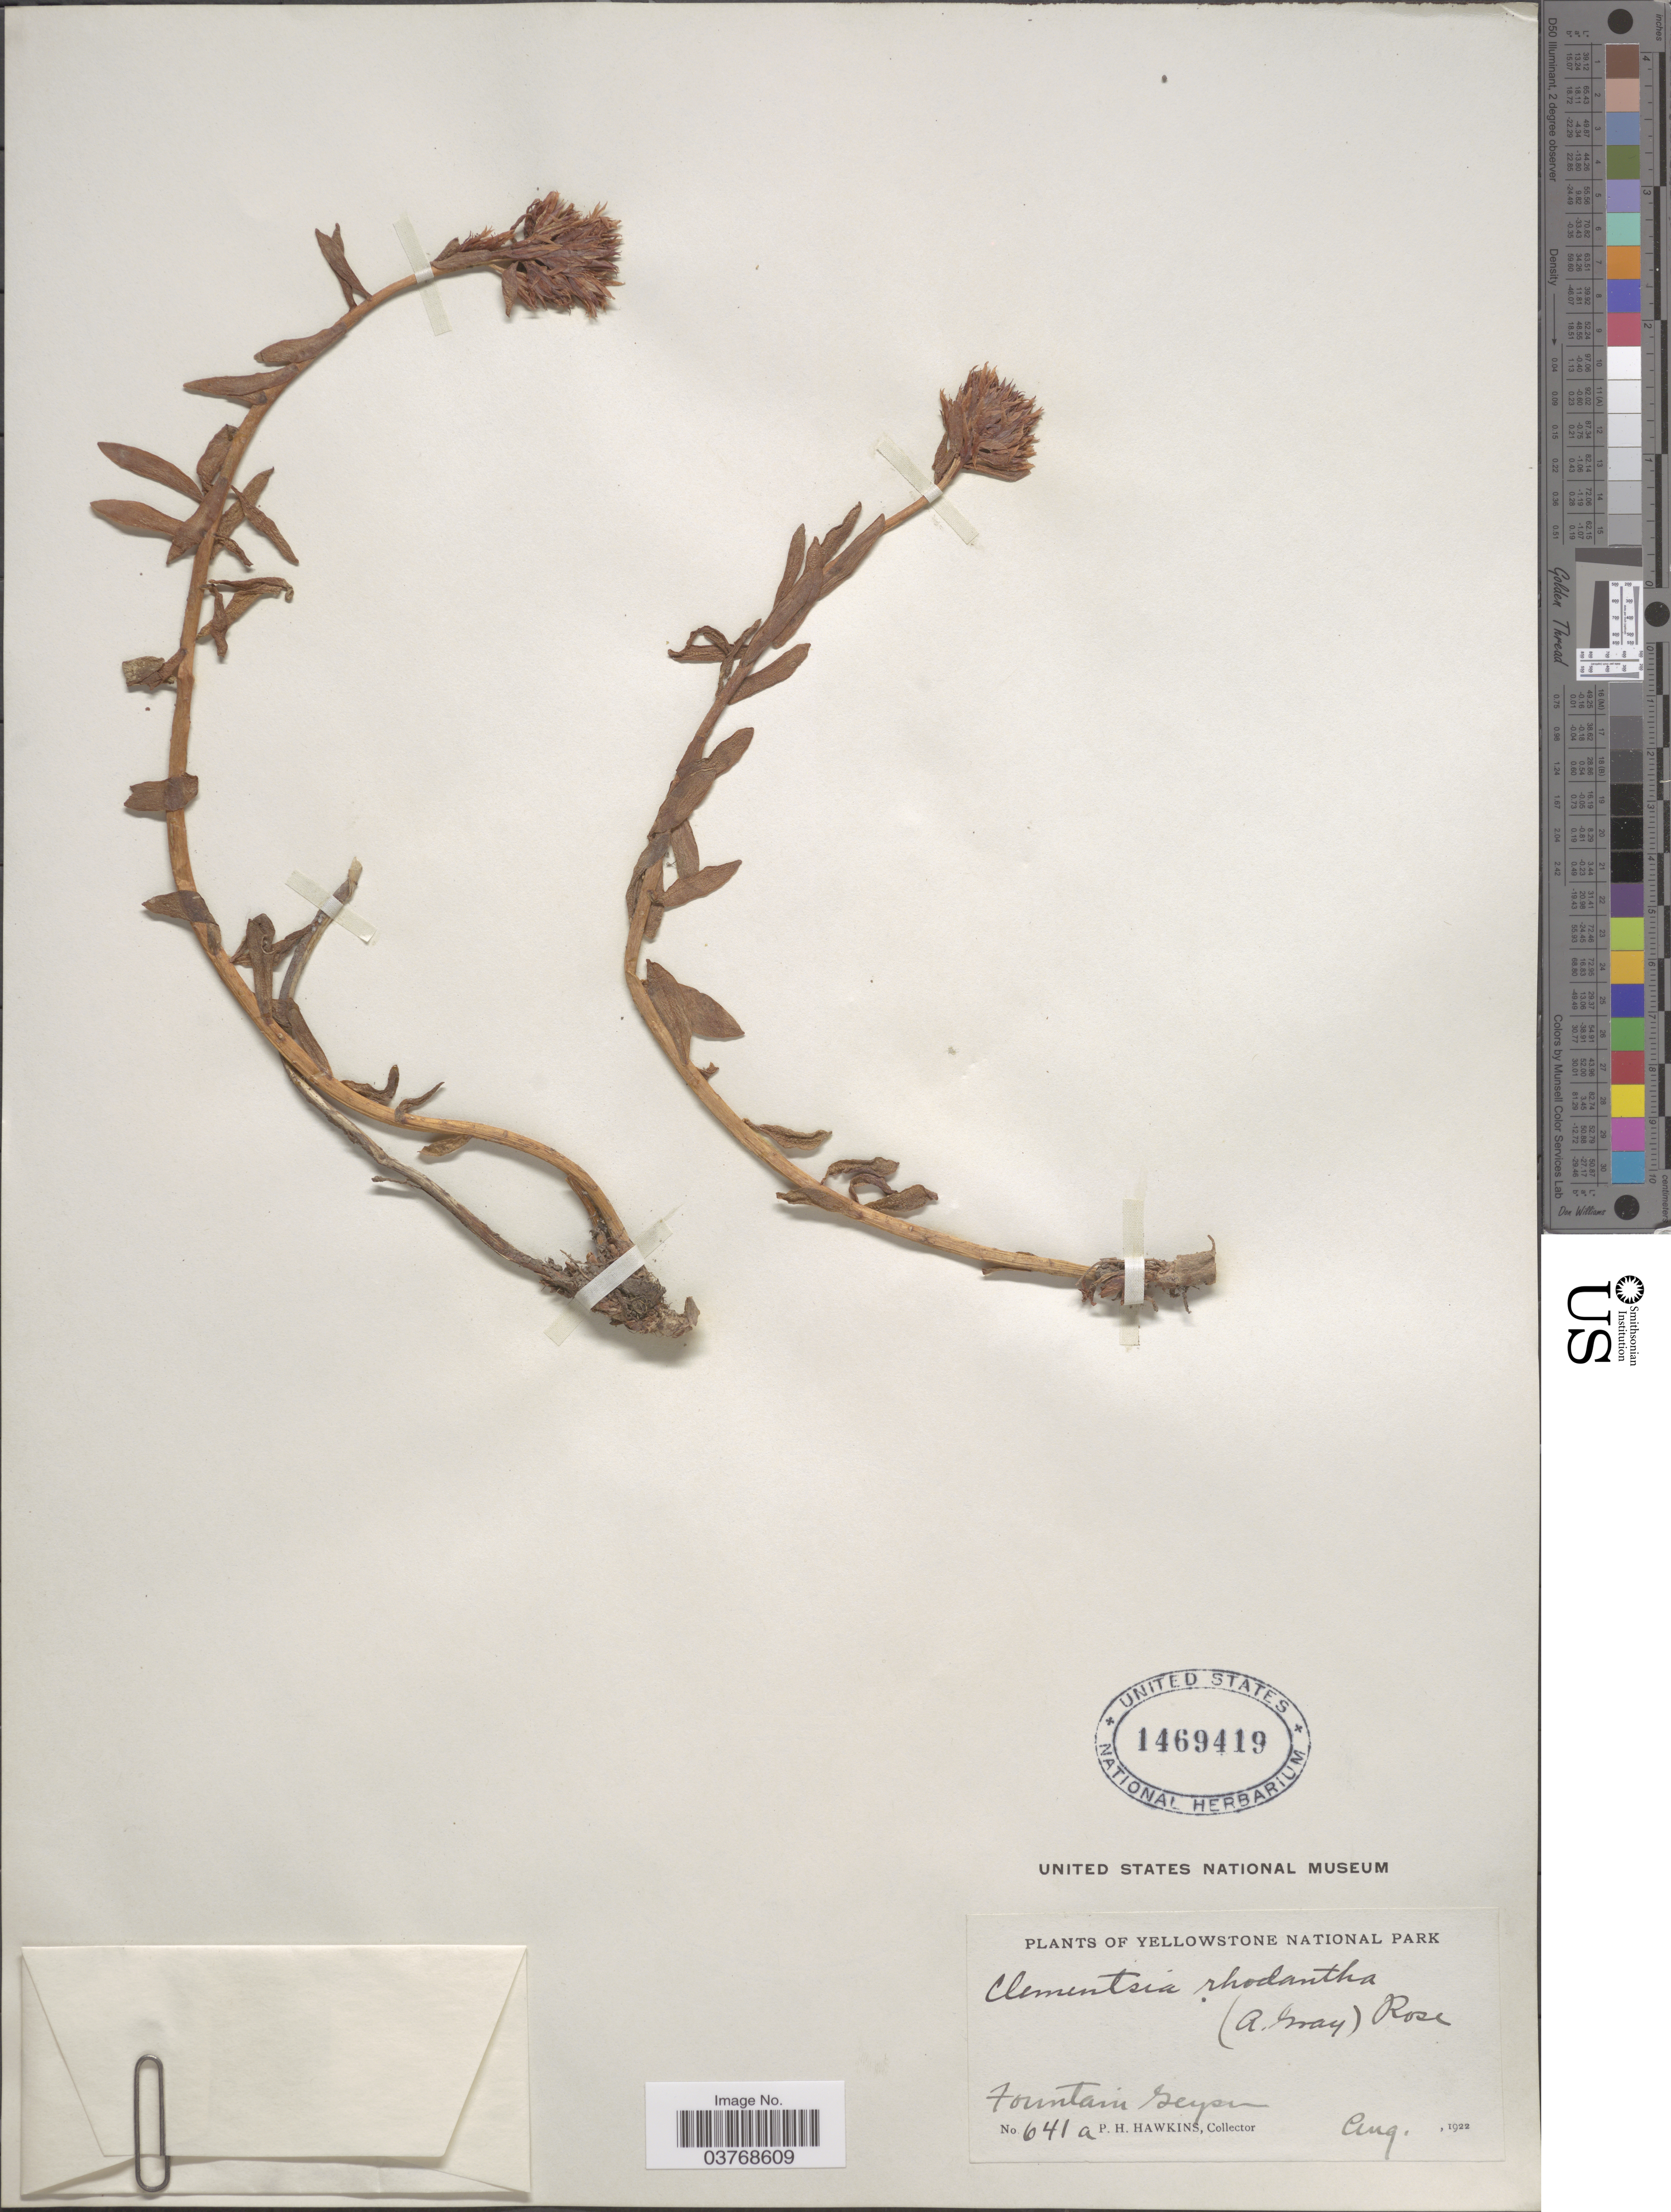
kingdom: Plantae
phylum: Tracheophyta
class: Magnoliopsida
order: Saxifragales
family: Crassulaceae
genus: Rhodiola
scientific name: Rhodiola rhodantha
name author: (A. Gray) H. Jacobsen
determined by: Strong, Mark T., (BOT), Smithsonian Institution - National Museum of Natural History (UNITED STATES)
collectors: P. Hawkins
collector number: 641a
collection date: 1922-08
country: United States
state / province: Wyoming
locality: Yellowstone National Park. Fountain Geyser.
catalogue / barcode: US 1469419